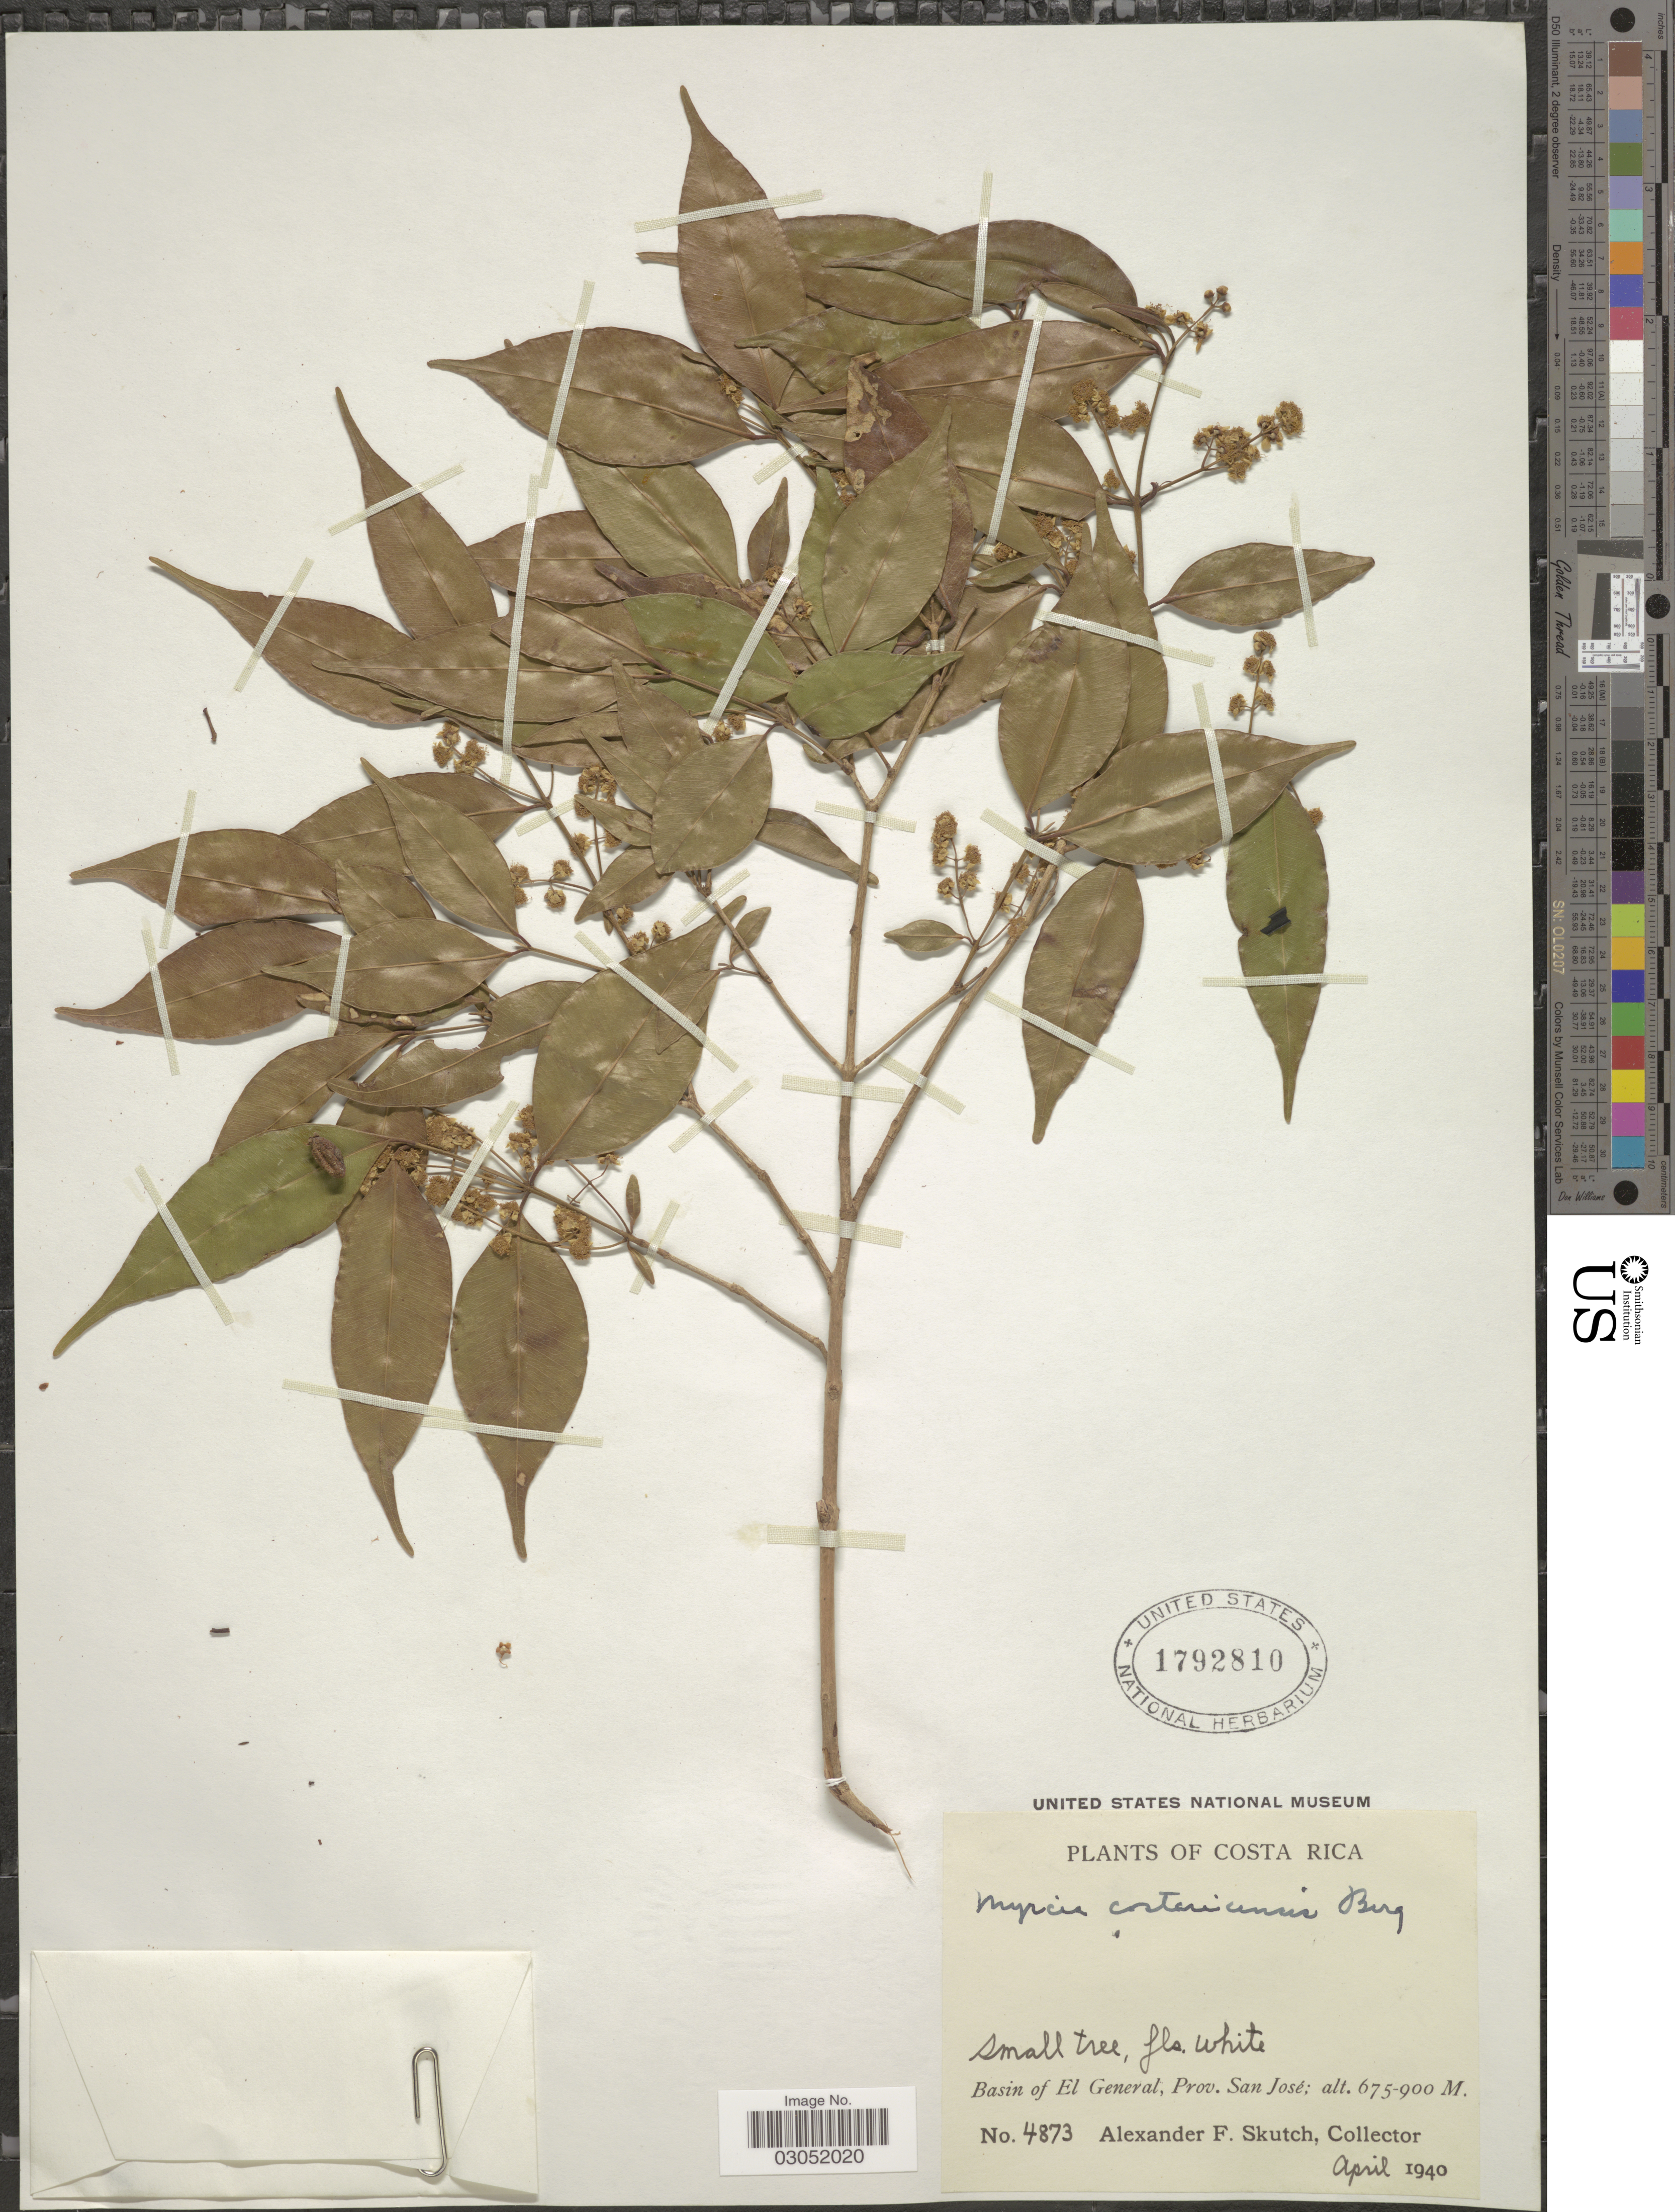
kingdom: Plantae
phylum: Tracheophyta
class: Magnoliopsida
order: Myrtales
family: Myrtaceae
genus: Myrcia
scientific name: Myrcia splendens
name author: (Sw.) DC.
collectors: A. F. Skutch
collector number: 4873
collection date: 1940-04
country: Costa Rica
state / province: San José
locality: Basin of El General.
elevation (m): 675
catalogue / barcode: US 1792810